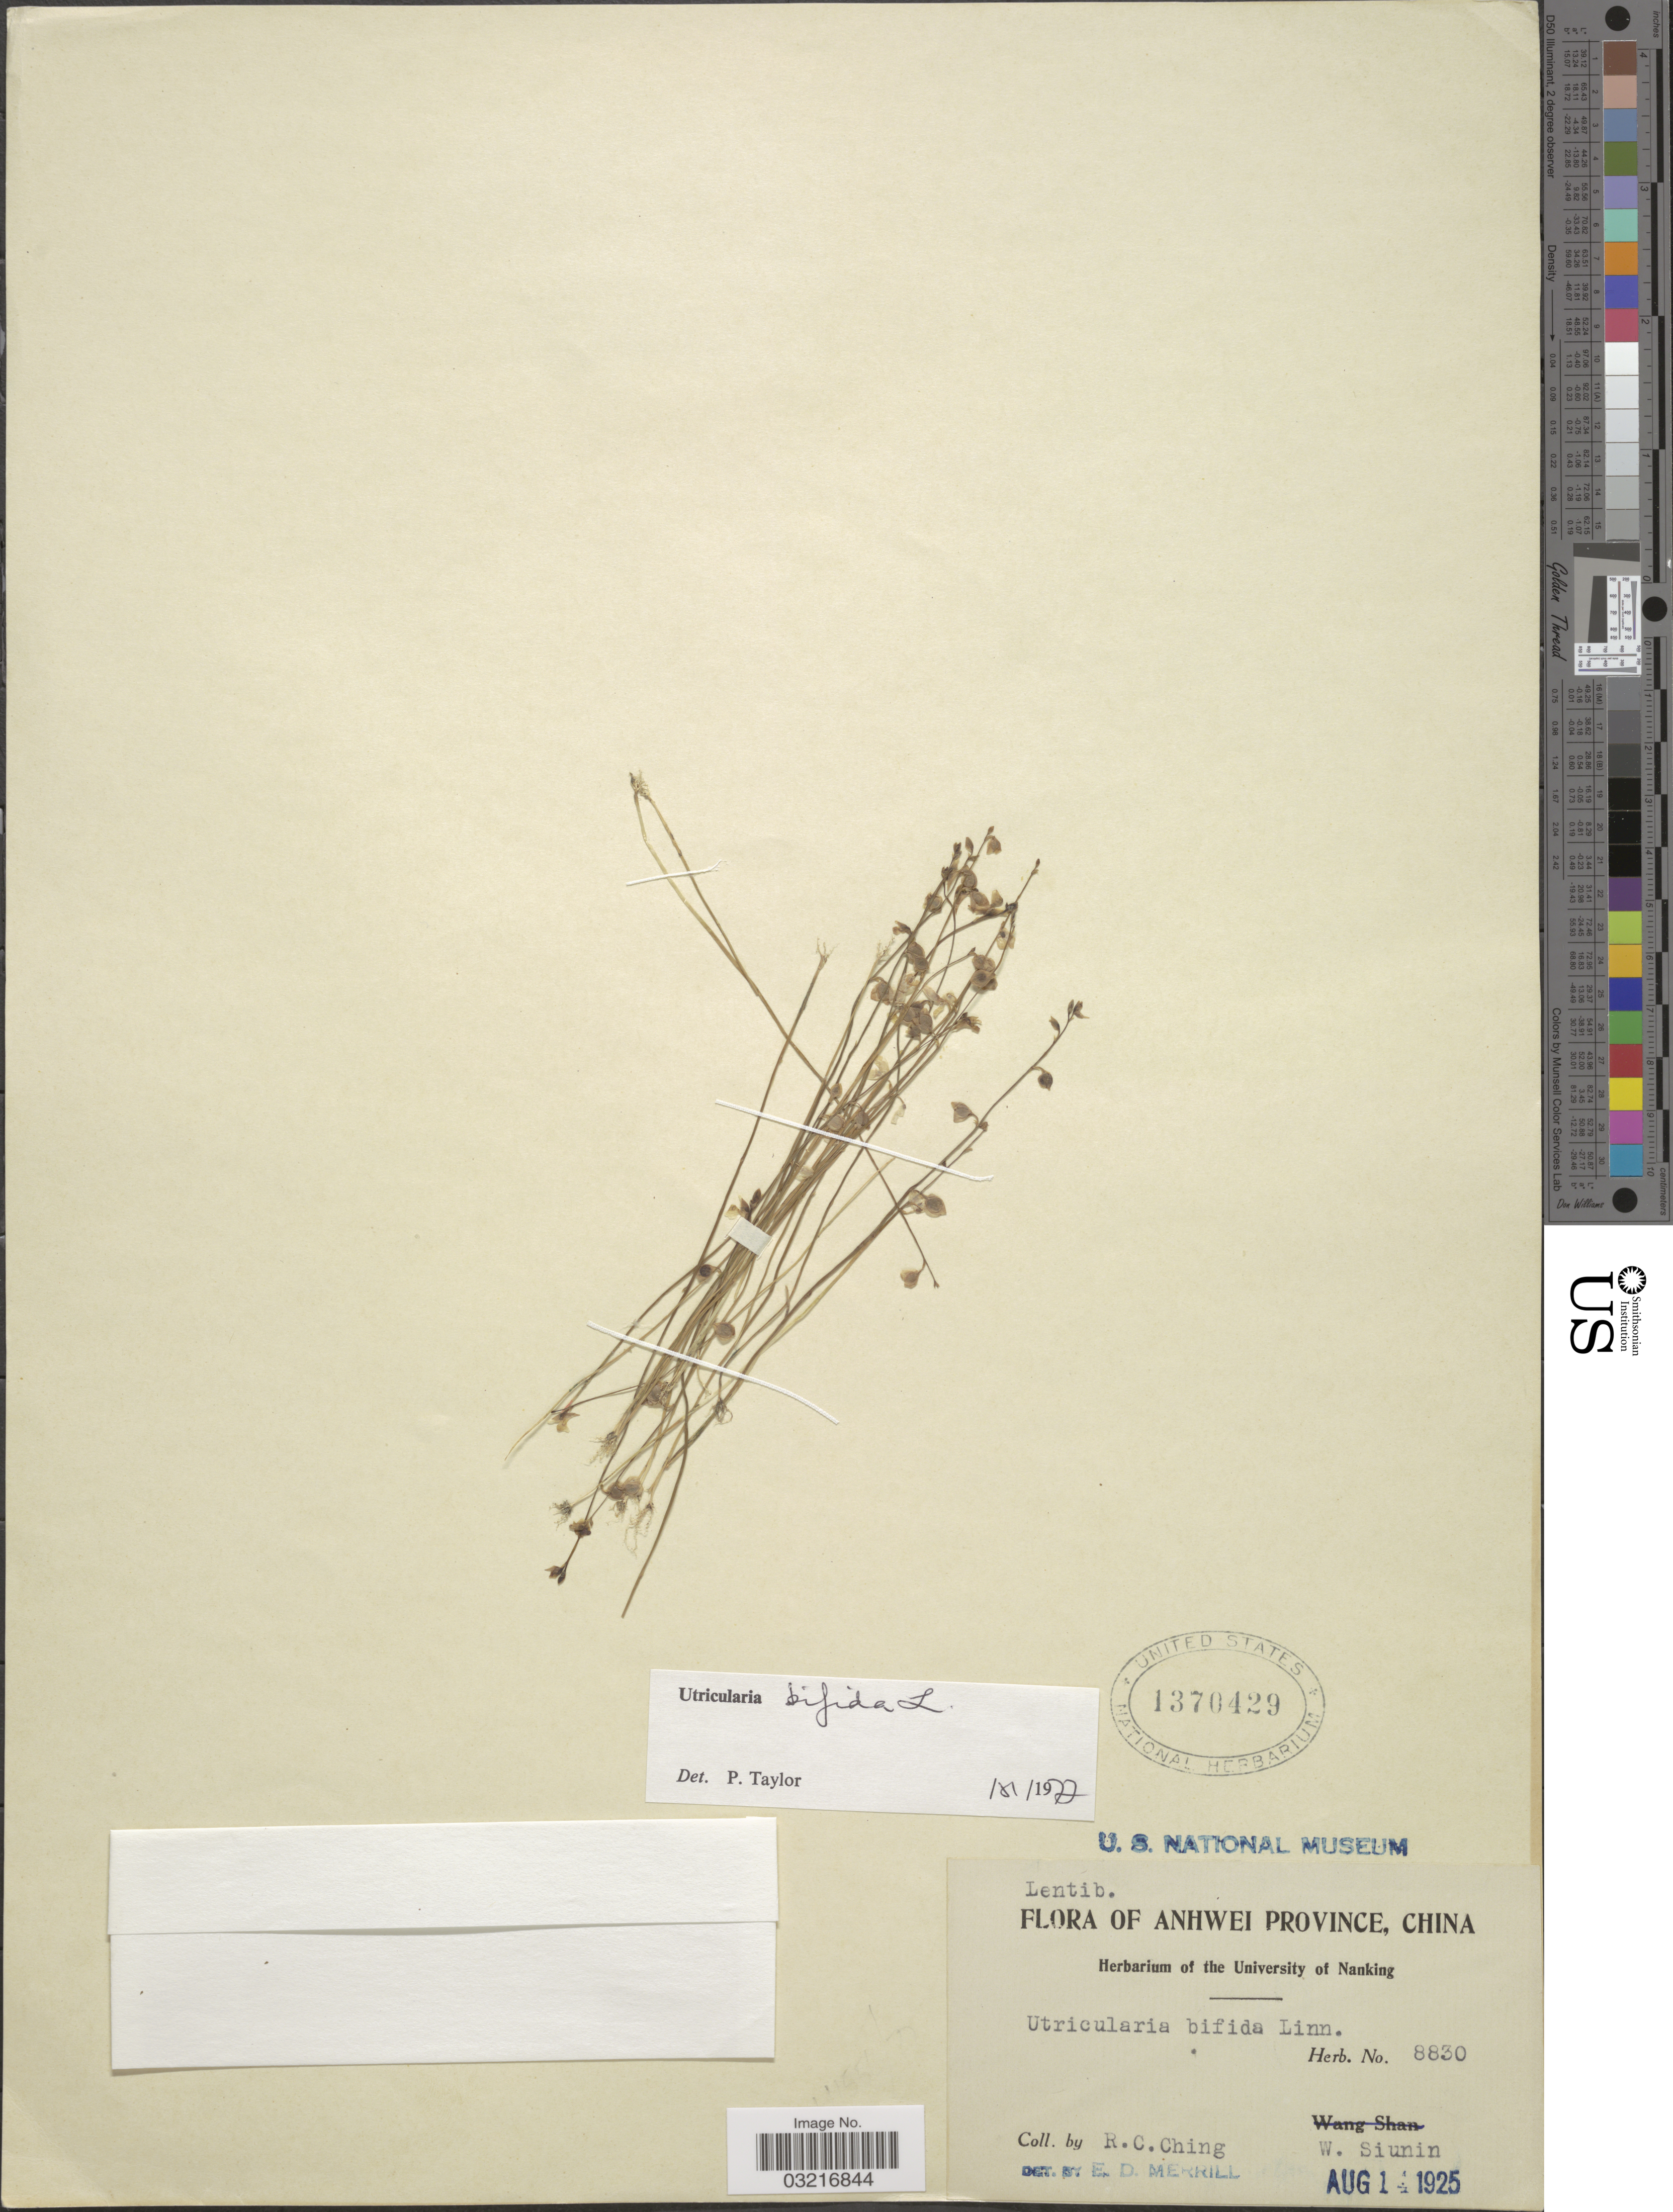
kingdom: Plantae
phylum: Tracheophyta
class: Magnoliopsida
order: Lamiales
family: Lentibulariaceae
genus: Utricularia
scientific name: Utricularia bifida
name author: L.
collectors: R. C. Ching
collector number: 8830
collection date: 1925-08-14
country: China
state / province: Anhui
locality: Anhwei Province, W. Siunin.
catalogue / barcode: US 1370429